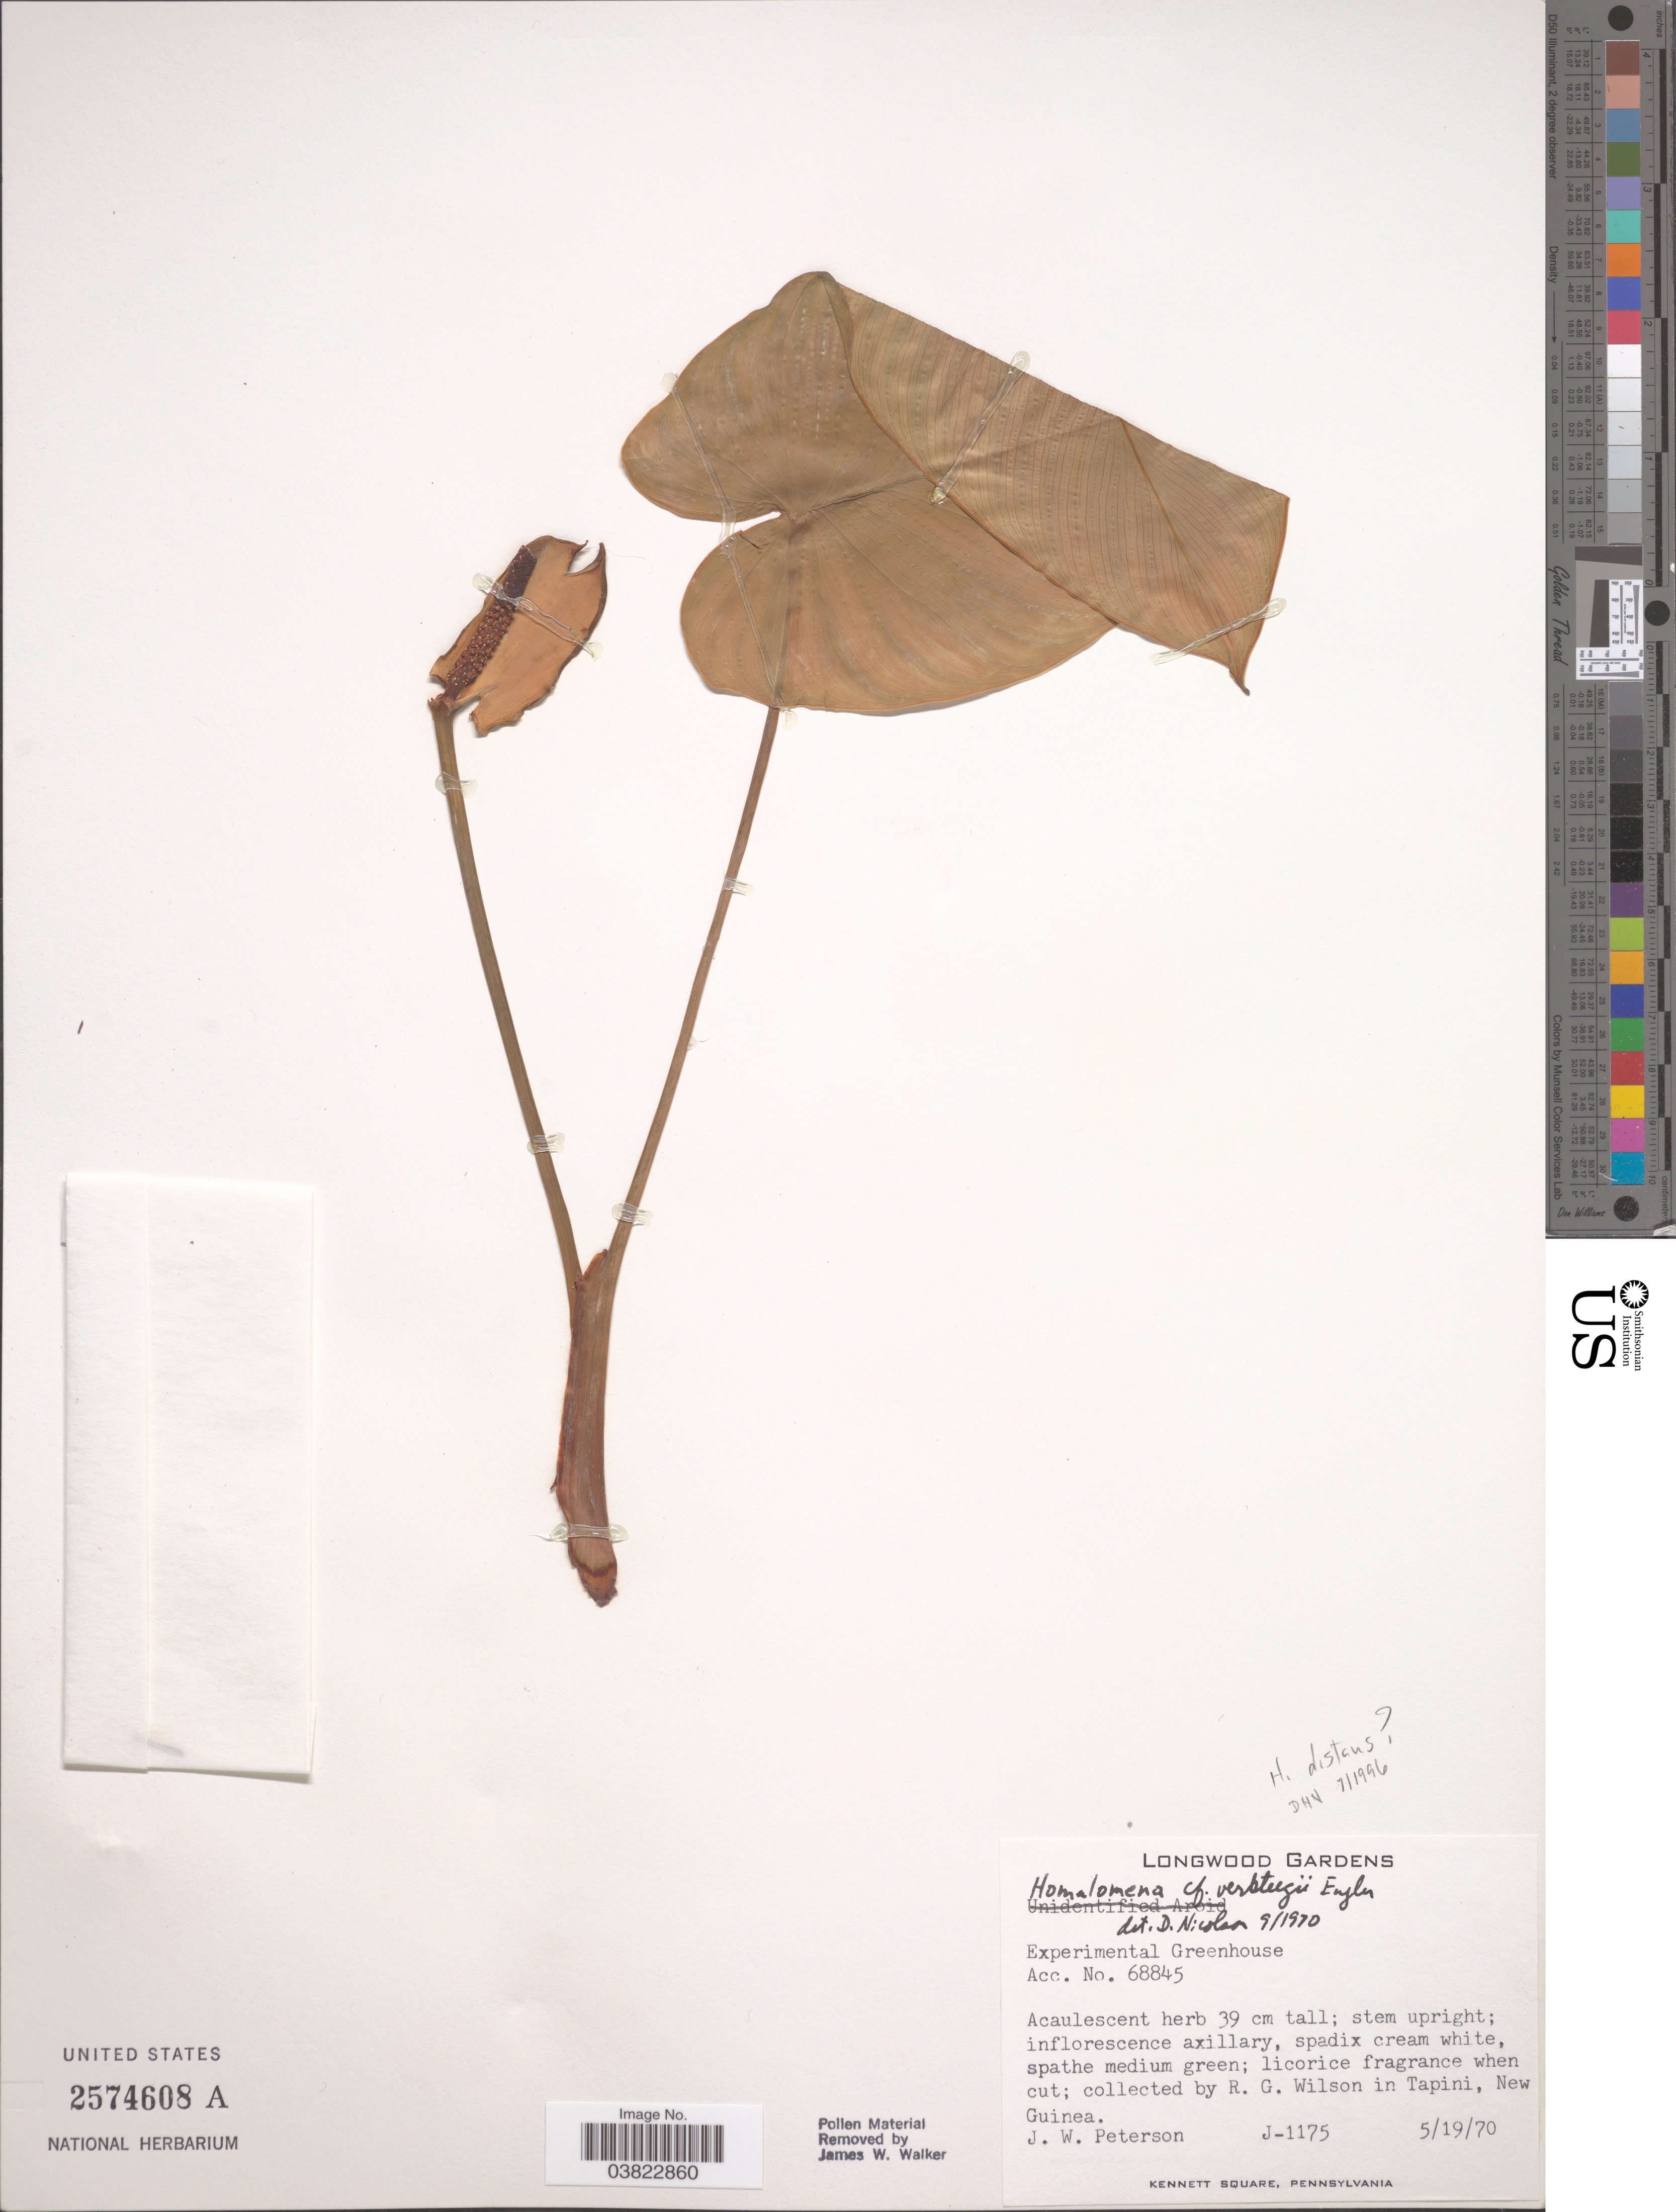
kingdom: Plantae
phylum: Tracheophyta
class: Liliopsida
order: Alismatales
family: Araceae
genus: Homalomena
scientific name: Homalomena distans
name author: Ridl.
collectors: J.W. Peterson & R. G. Wilson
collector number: J-1175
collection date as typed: Transcribed d/m/y: 19/5/70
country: Papua New Guinea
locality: Longwood Gardens. In Tapini, New Guinea.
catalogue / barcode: US 2574608A